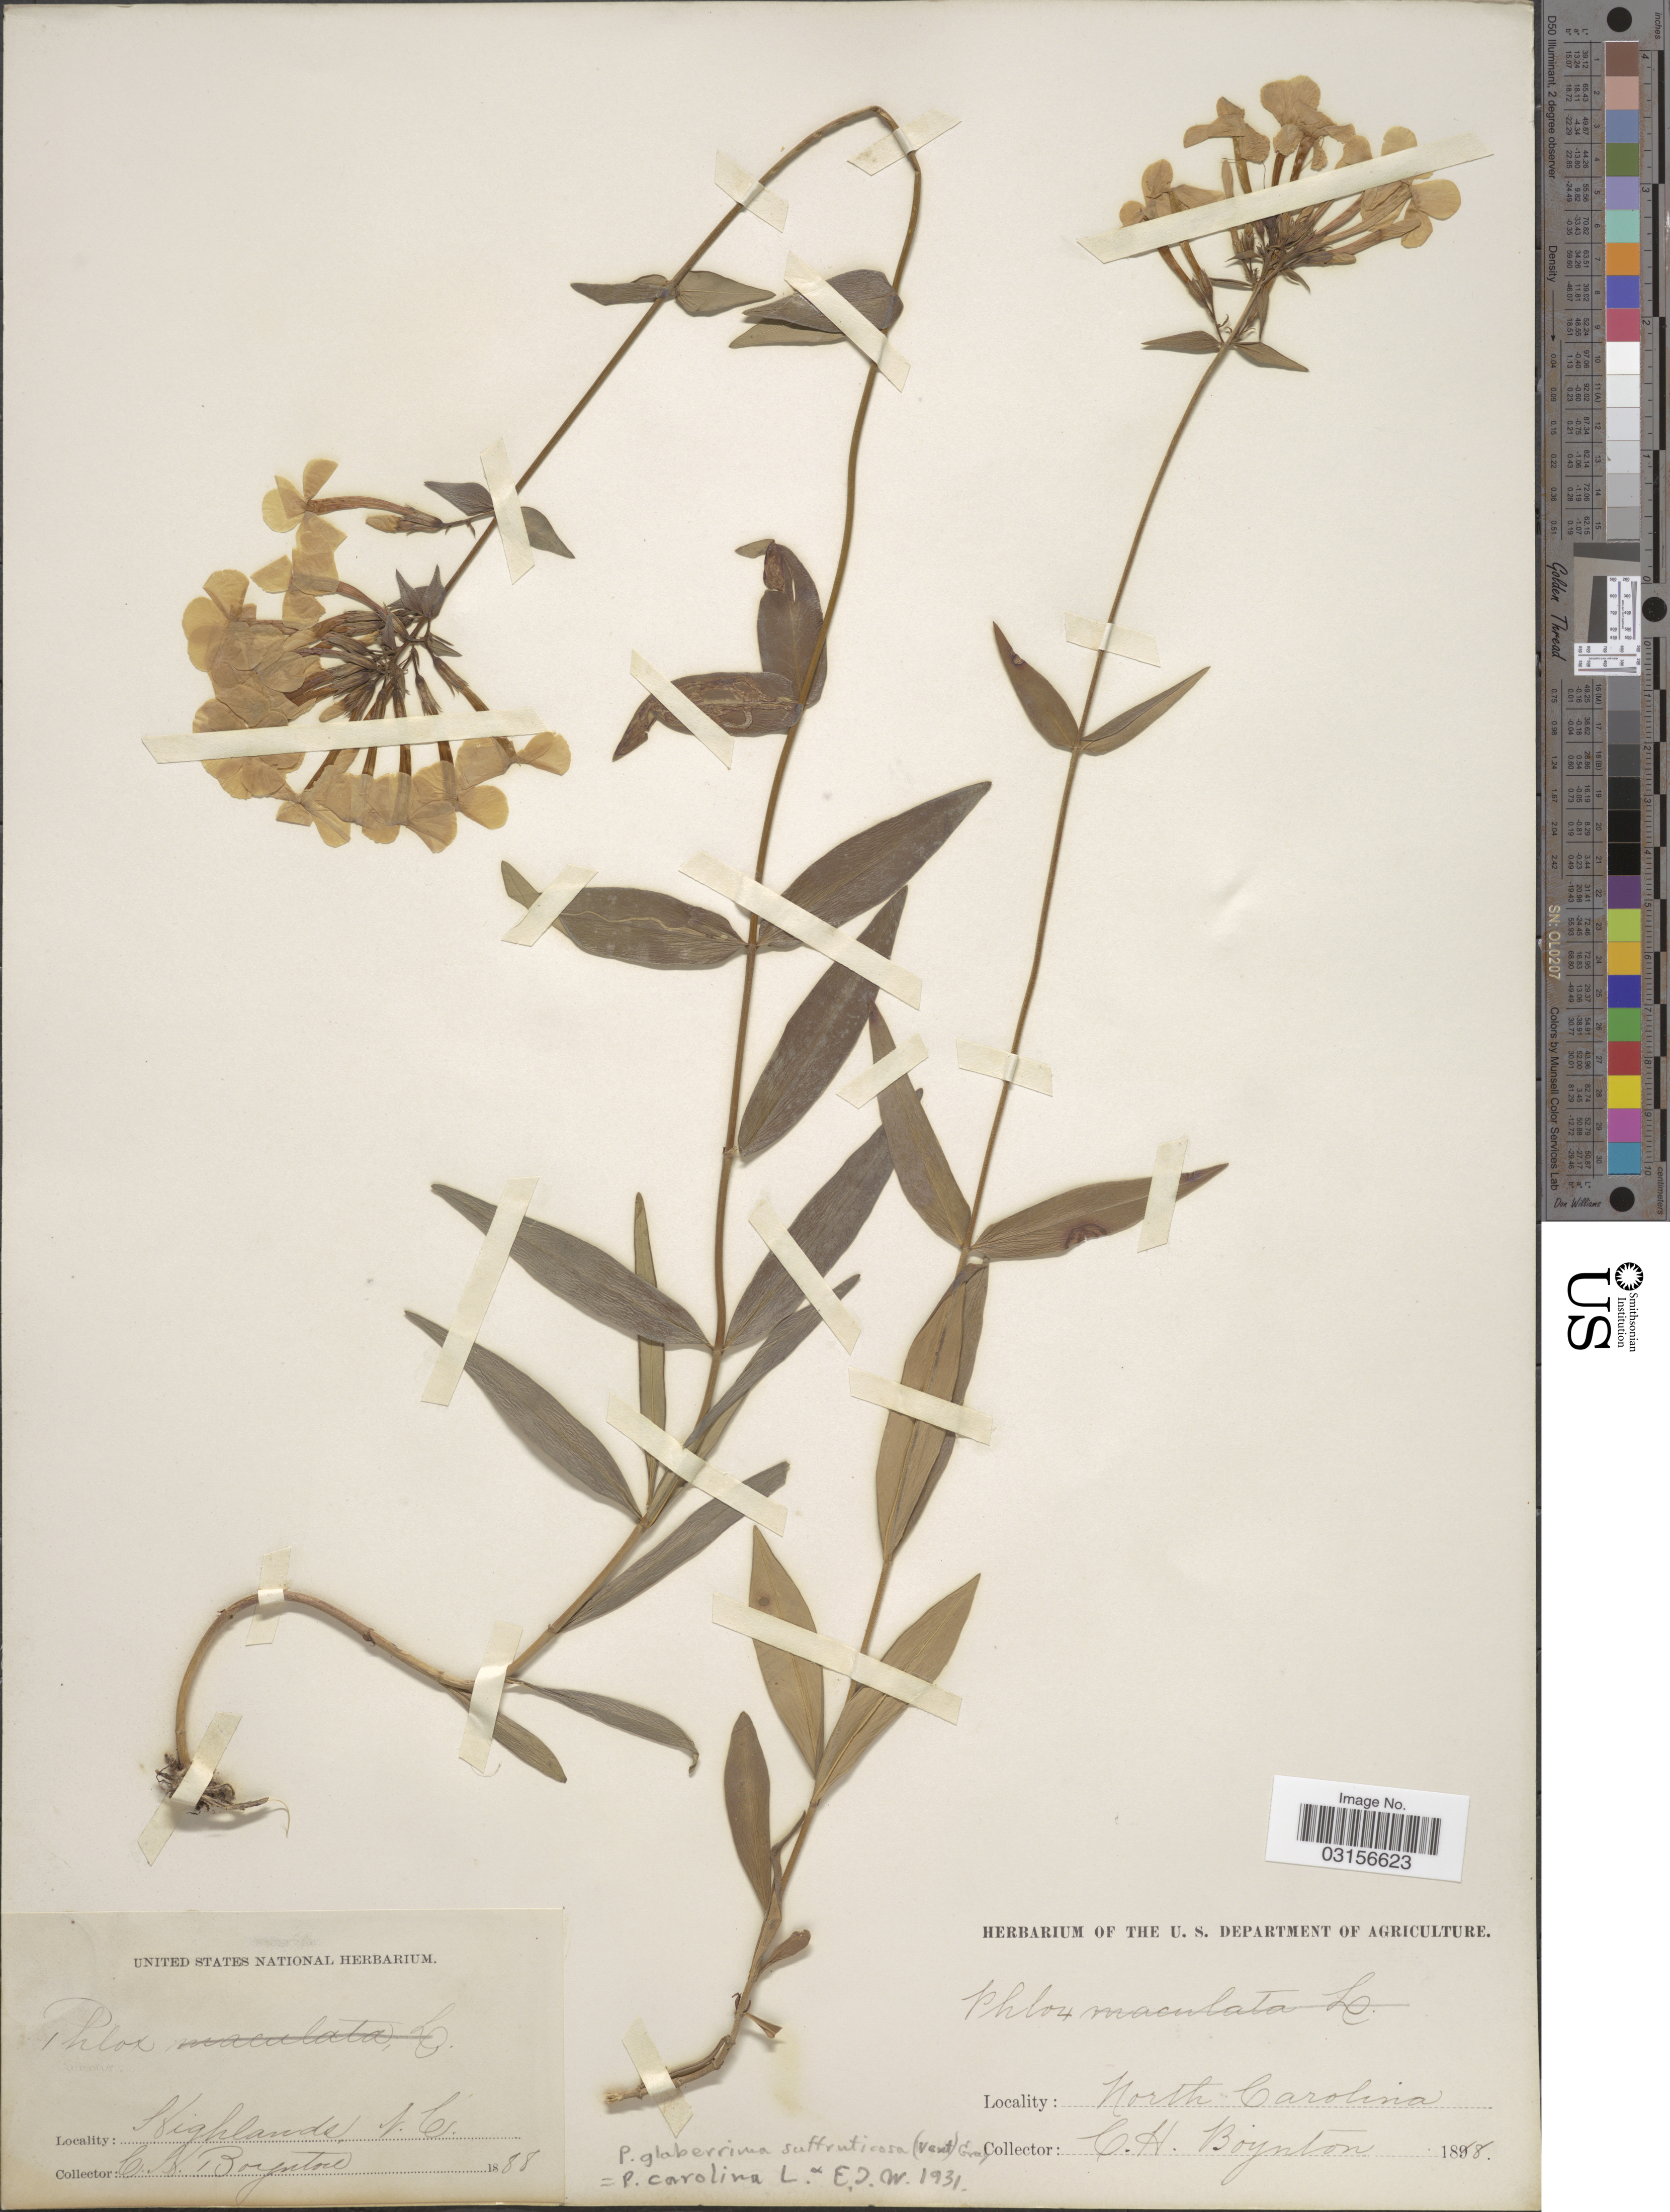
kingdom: Plantae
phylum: Tracheophyta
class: Magnoliopsida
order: Ericales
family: Polemoniaceae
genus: Phlox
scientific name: Phlox carolina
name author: L.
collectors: C. Boynton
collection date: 1888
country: United States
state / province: North Carolina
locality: Highlands N. C.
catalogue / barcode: US 103146